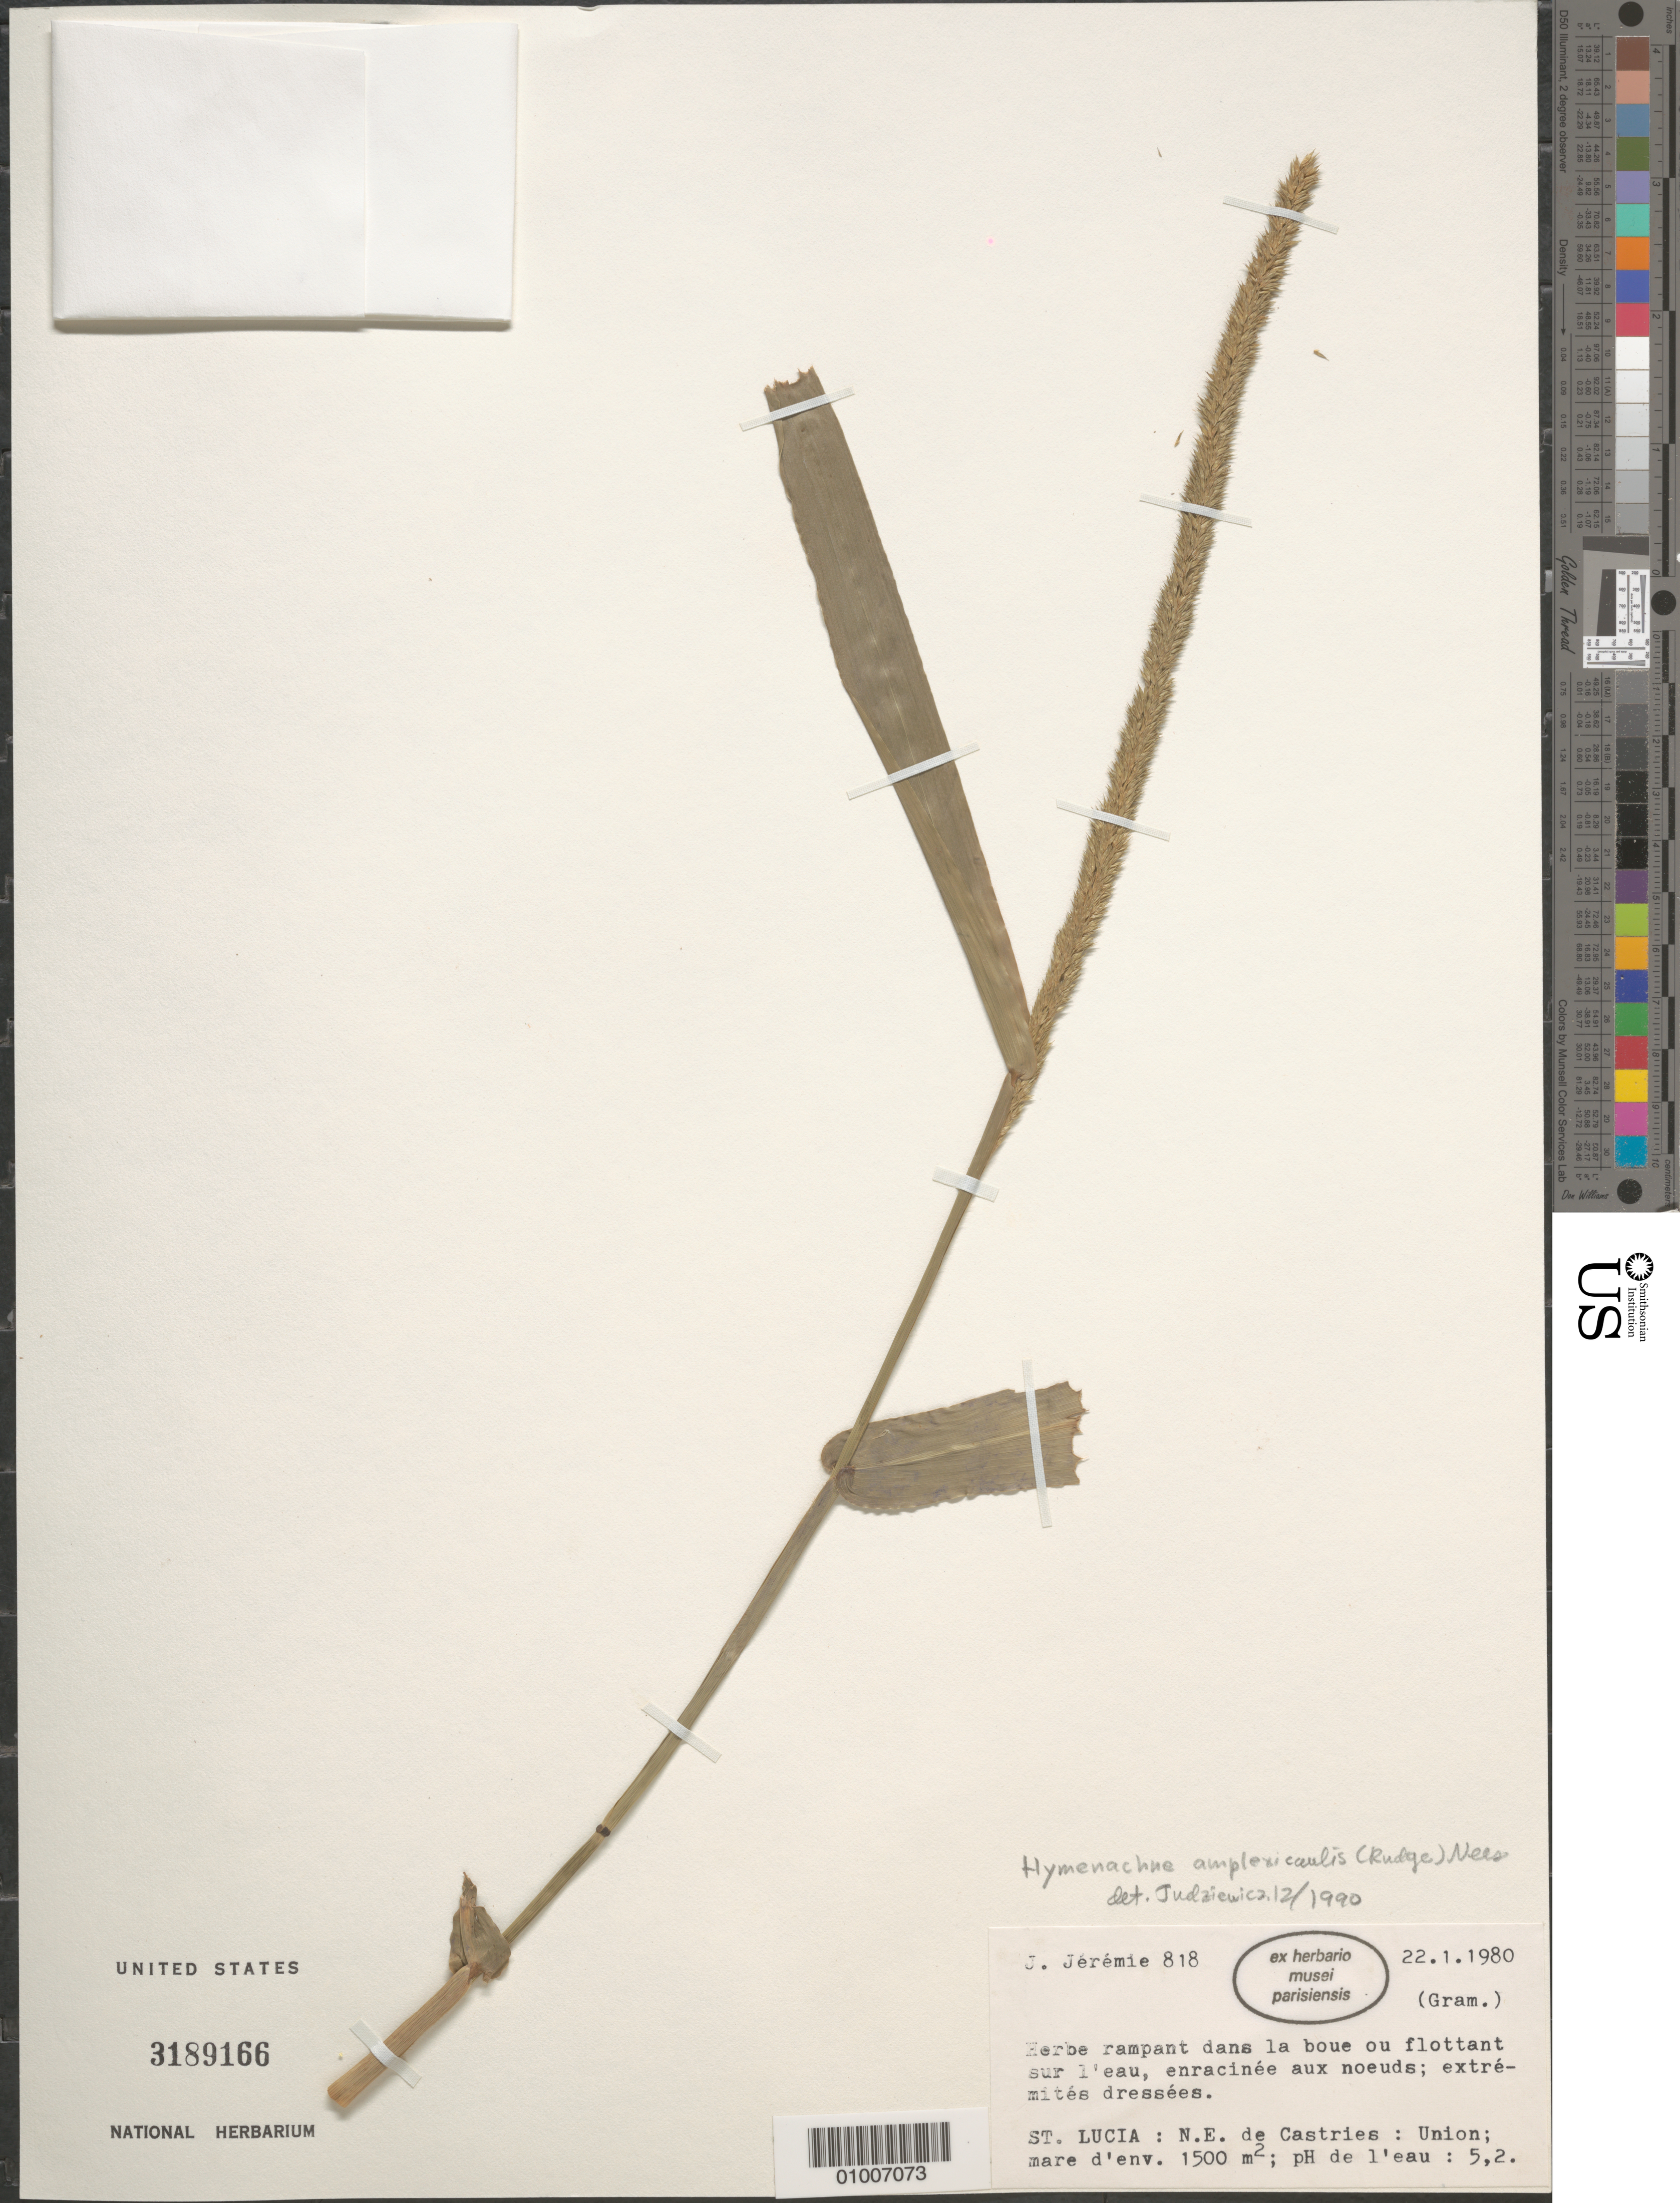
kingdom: Plantae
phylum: Tracheophyta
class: Liliopsida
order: Poales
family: Poaceae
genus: Hymenachne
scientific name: Hymenachne amplexicaulis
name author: (Rudge) Nees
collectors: J. Jérémie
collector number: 818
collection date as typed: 22 Jan 1980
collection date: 1980-01-22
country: St. Lucia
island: St. Lucia I.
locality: N.E. of Castries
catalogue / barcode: US 3189166